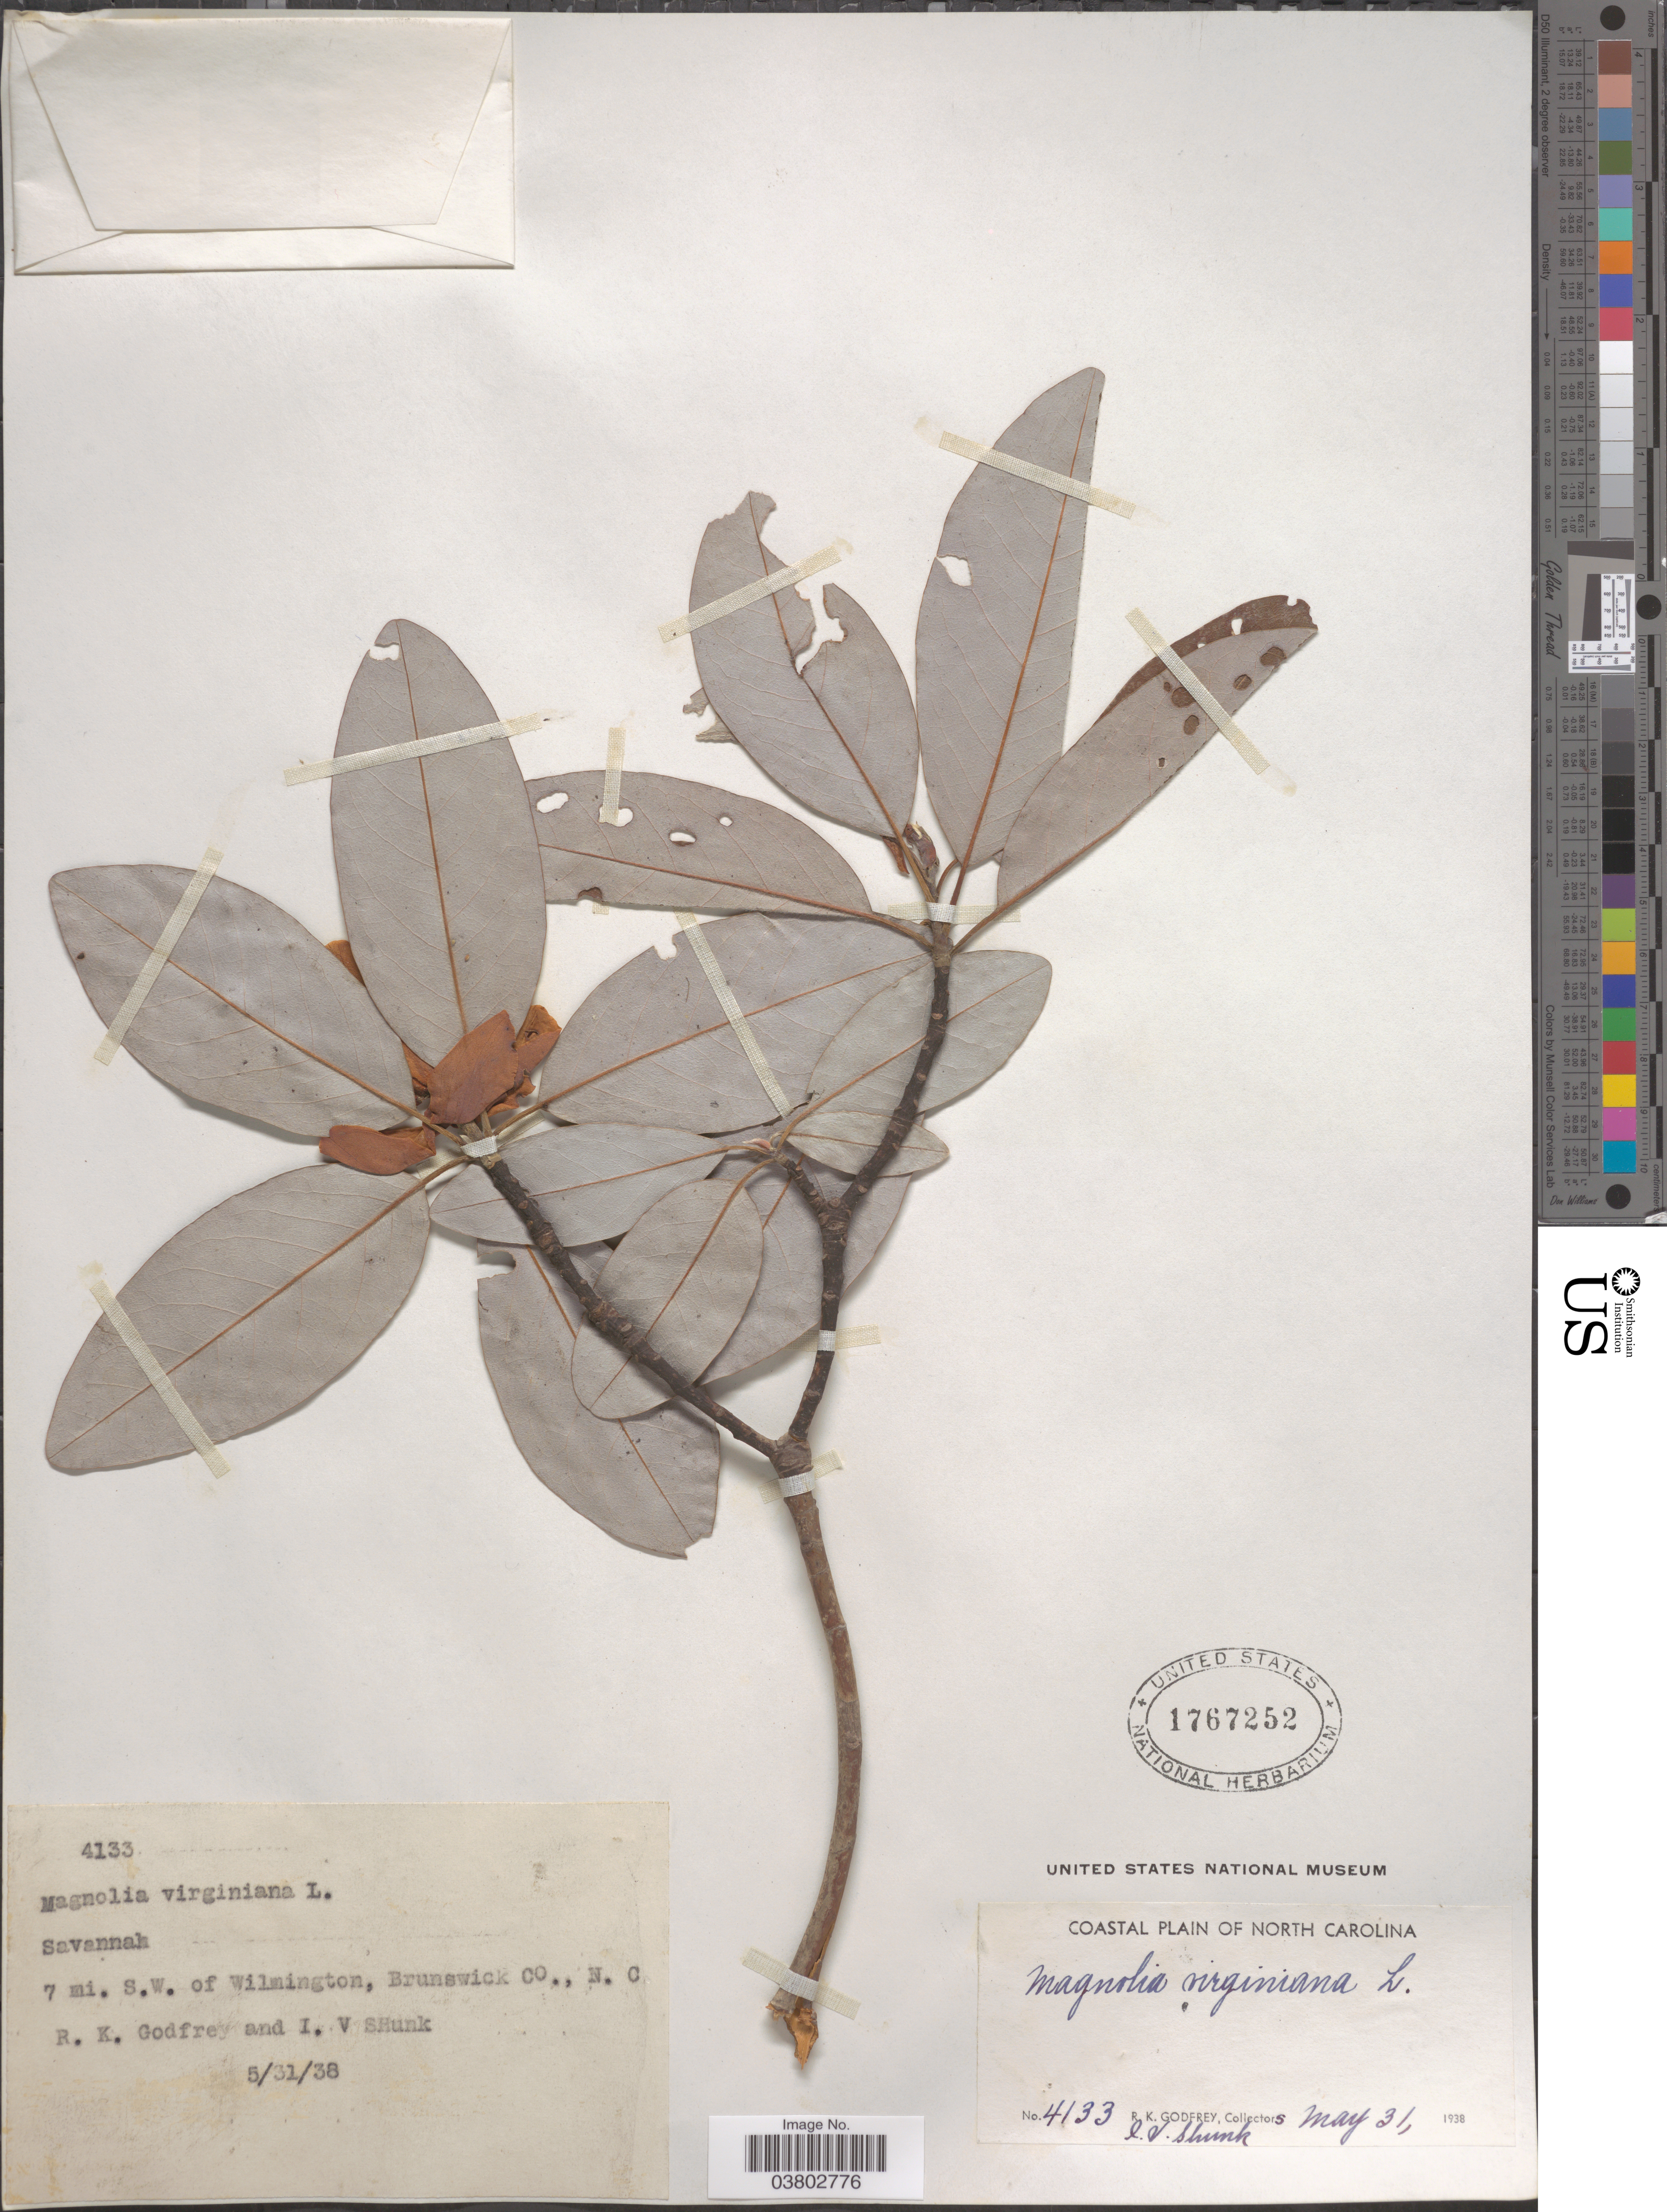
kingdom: Plantae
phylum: Tracheophyta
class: Magnoliopsida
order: Magnoliales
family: Magnoliaceae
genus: Magnolia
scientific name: Magnolia virginiana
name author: L.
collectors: R. K. Godfrey & I. Shunk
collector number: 4133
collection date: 1938-05-31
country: United States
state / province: North Carolina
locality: Coastal Plain of North Carolina. Savannah, 7 mi. S.W. of Wilmington, Brunswick Co.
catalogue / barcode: US 1767252